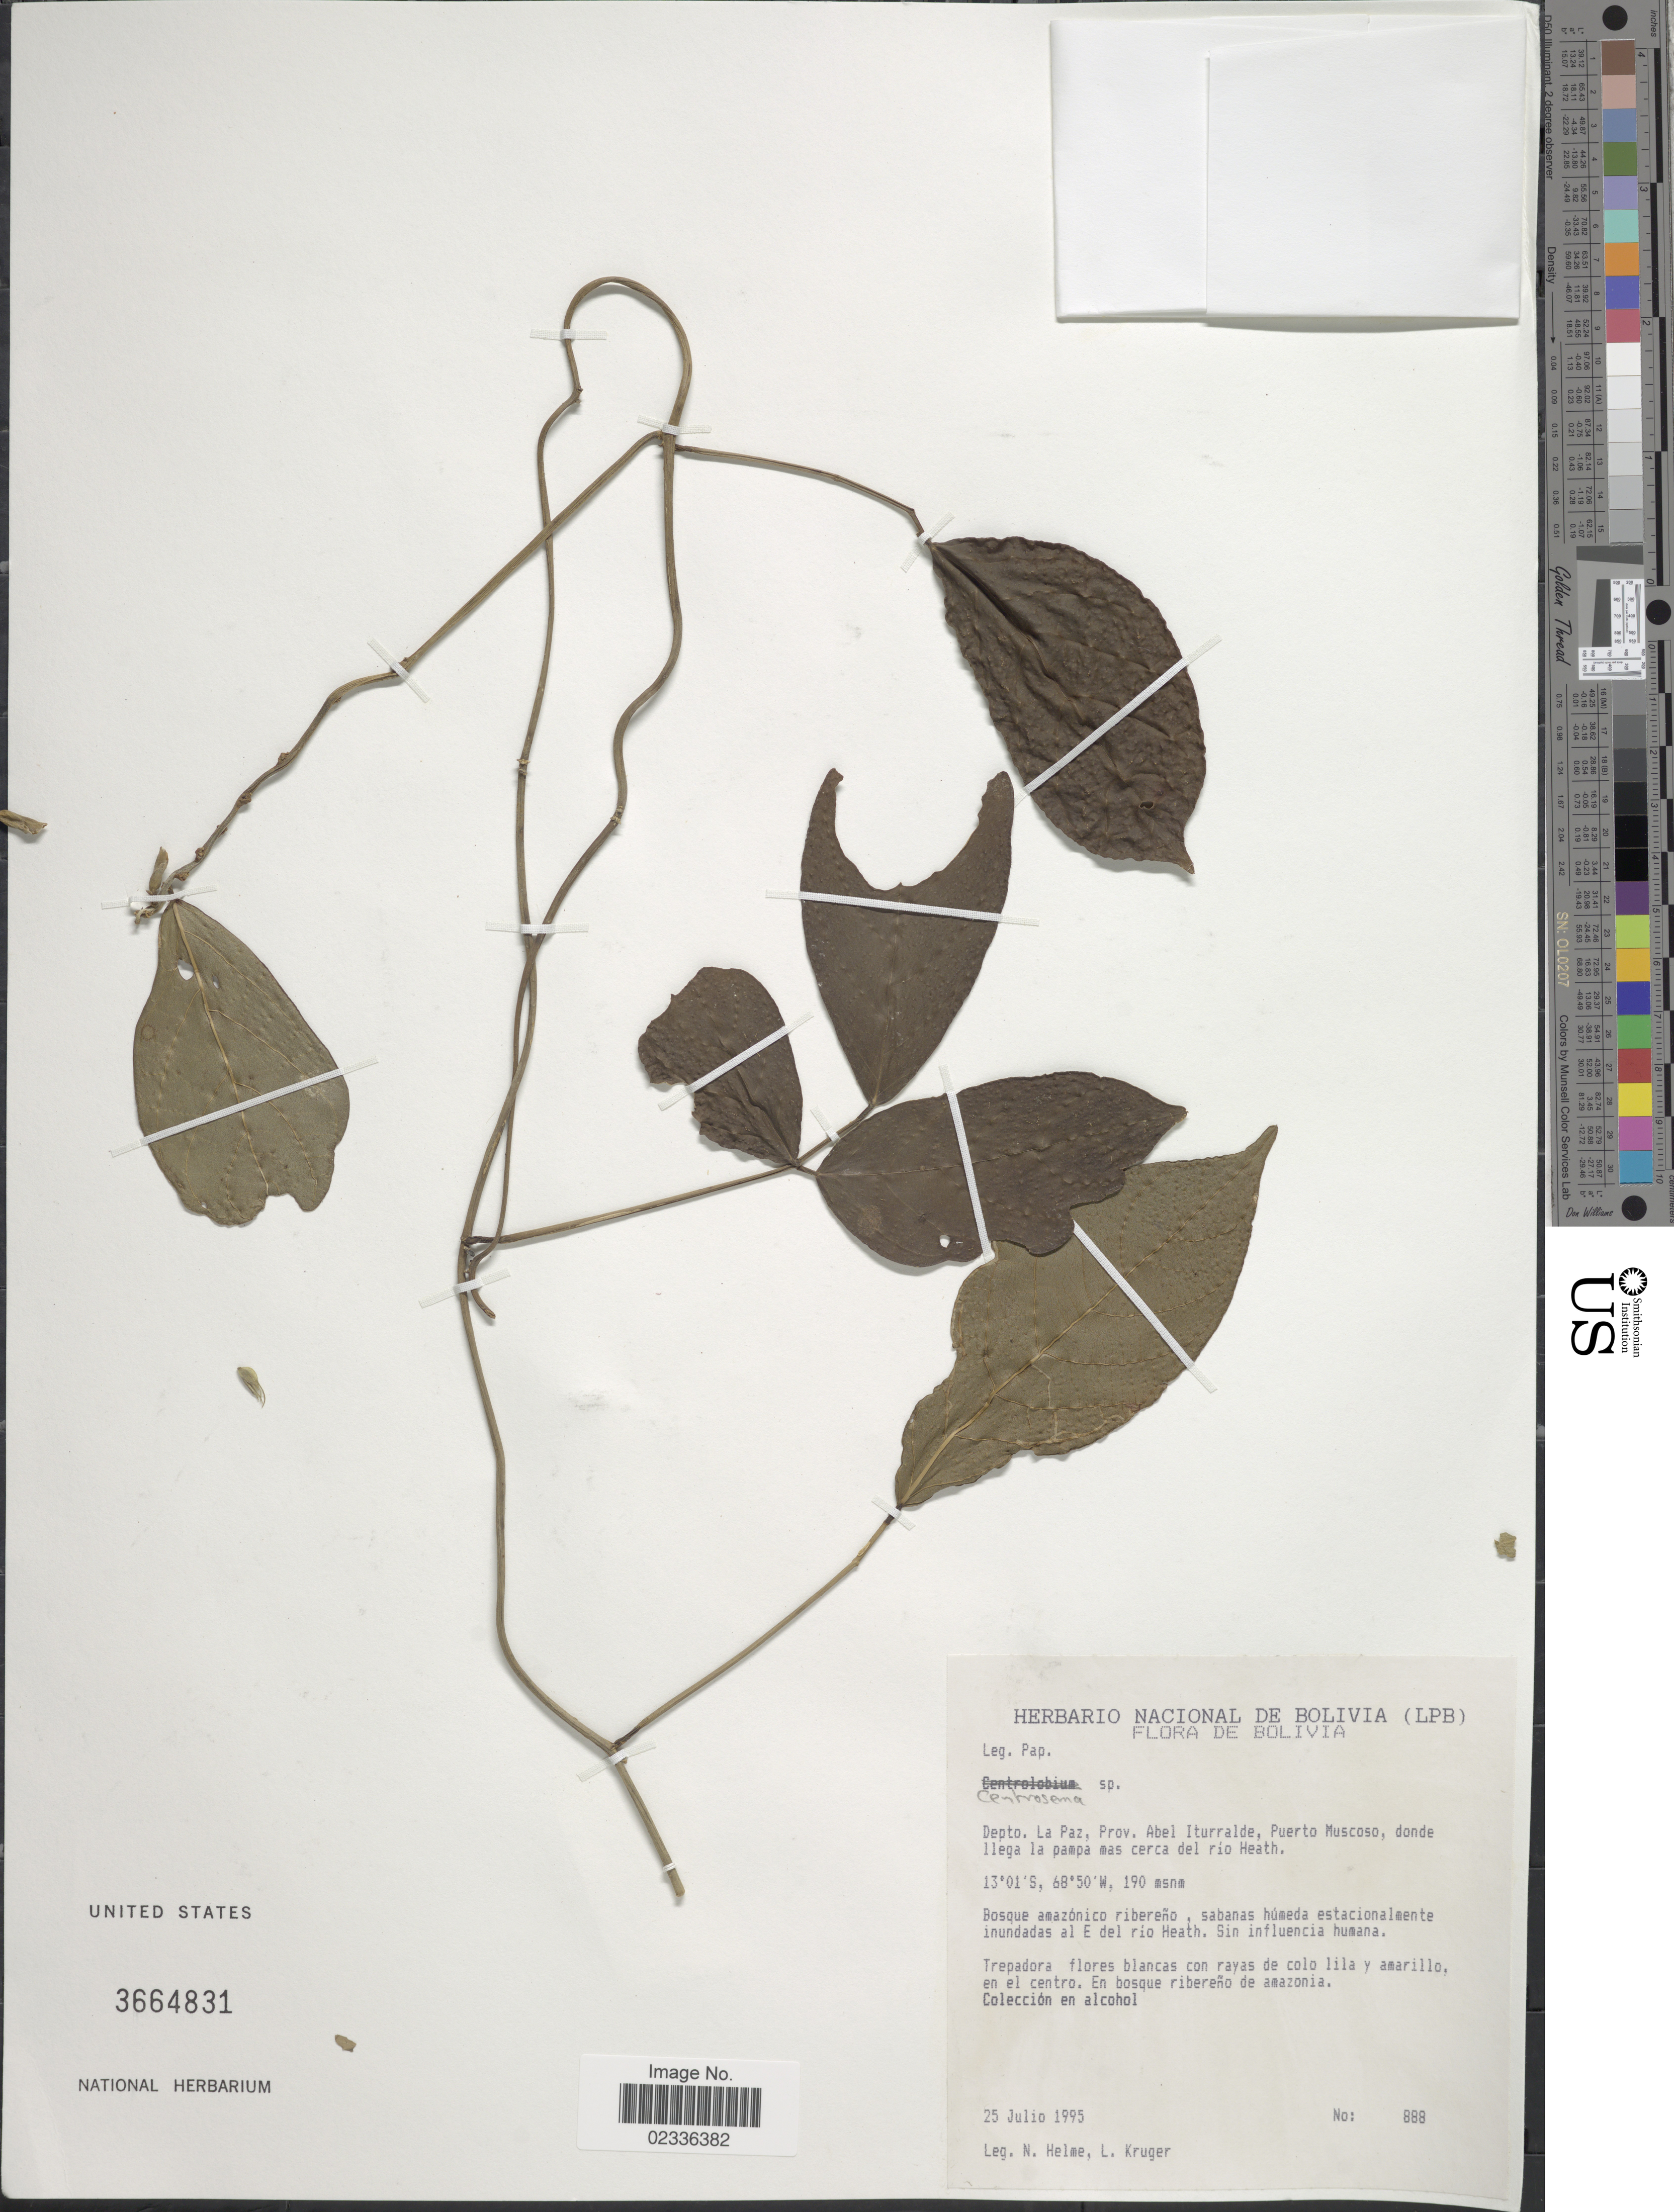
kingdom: Plantae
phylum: Tracheophyta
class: Magnoliopsida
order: Fabales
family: Fabaceae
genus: Centrosema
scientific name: Centrosema sp.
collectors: N. Helme & L. Kruger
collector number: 888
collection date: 1995-07-25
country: Bolivia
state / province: La Paz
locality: Prov. Abel Iturralde, Puerto Muscoso, donde llega de la pampa mas cerca del rio Heath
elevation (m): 190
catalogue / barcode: US 3664831